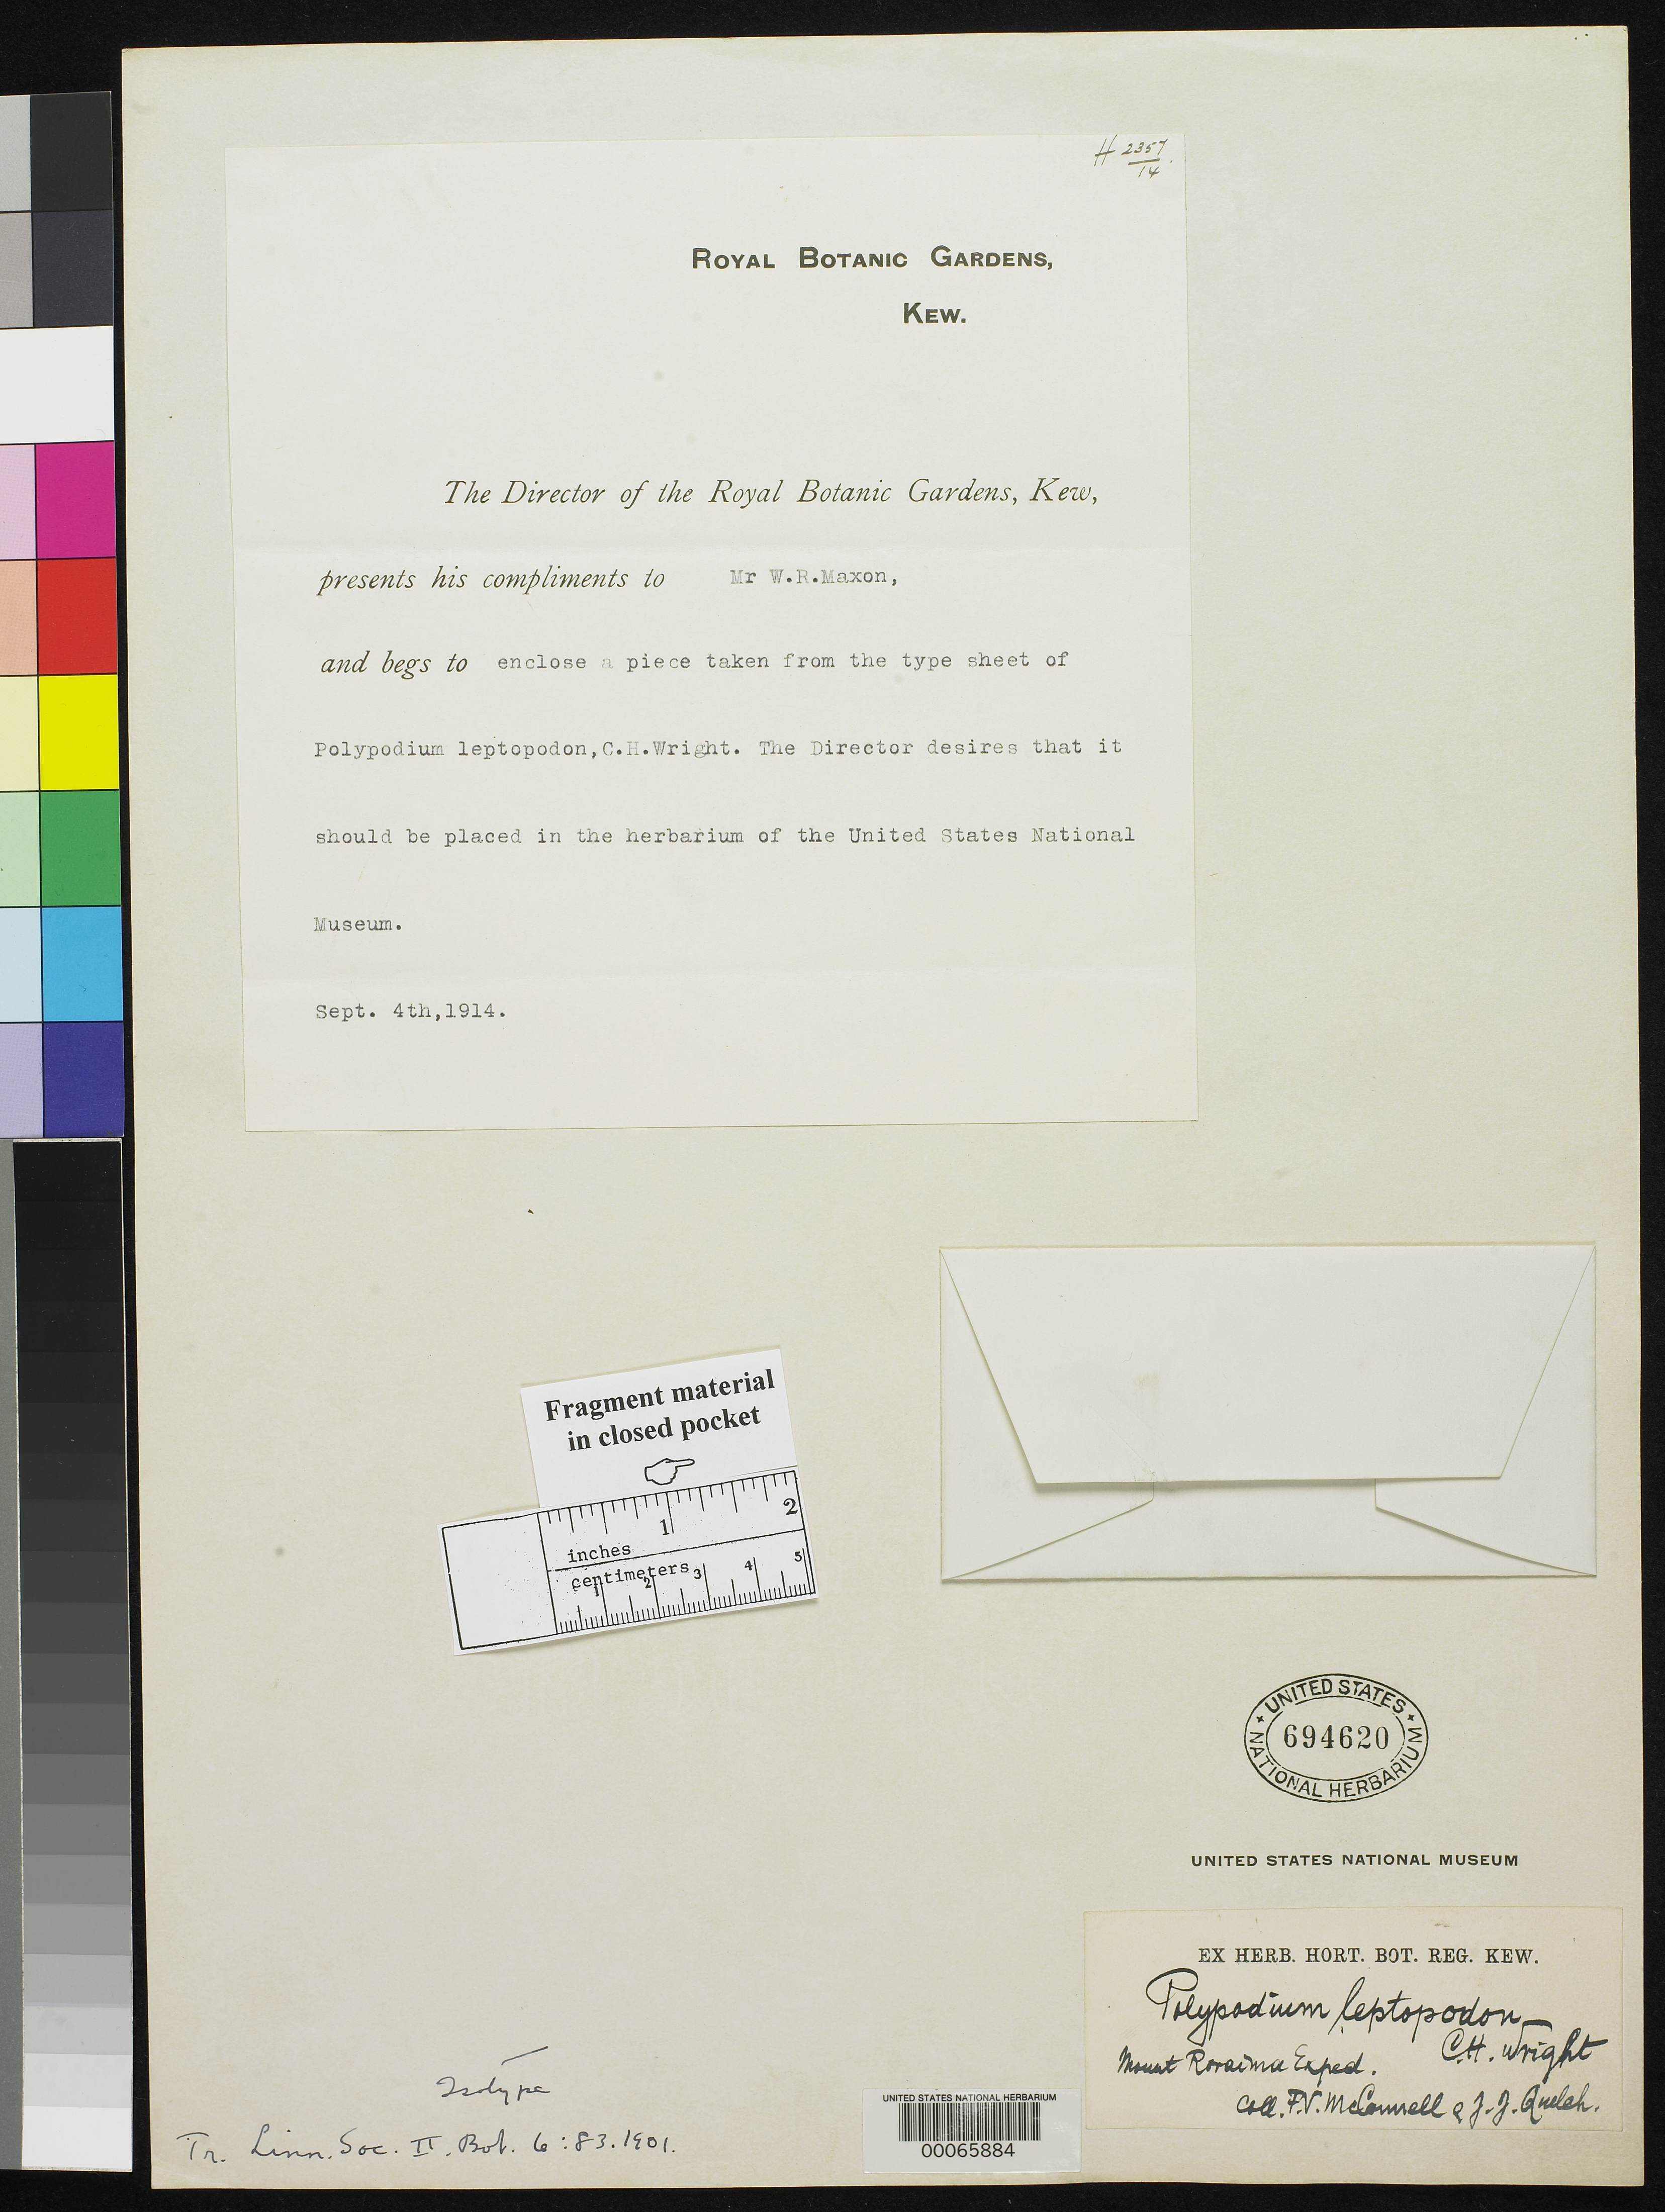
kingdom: Plantae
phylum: Tracheophyta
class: Polypodiopsida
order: Polypodiales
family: Polypodiaceae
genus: Polypodium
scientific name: Polypodium leptopodon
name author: C. Wright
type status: Isotype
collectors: F. McConnell & J. Quelch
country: Guyana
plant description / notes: Fragmentary material of type specimen ex herb. Kew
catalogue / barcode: US 694620